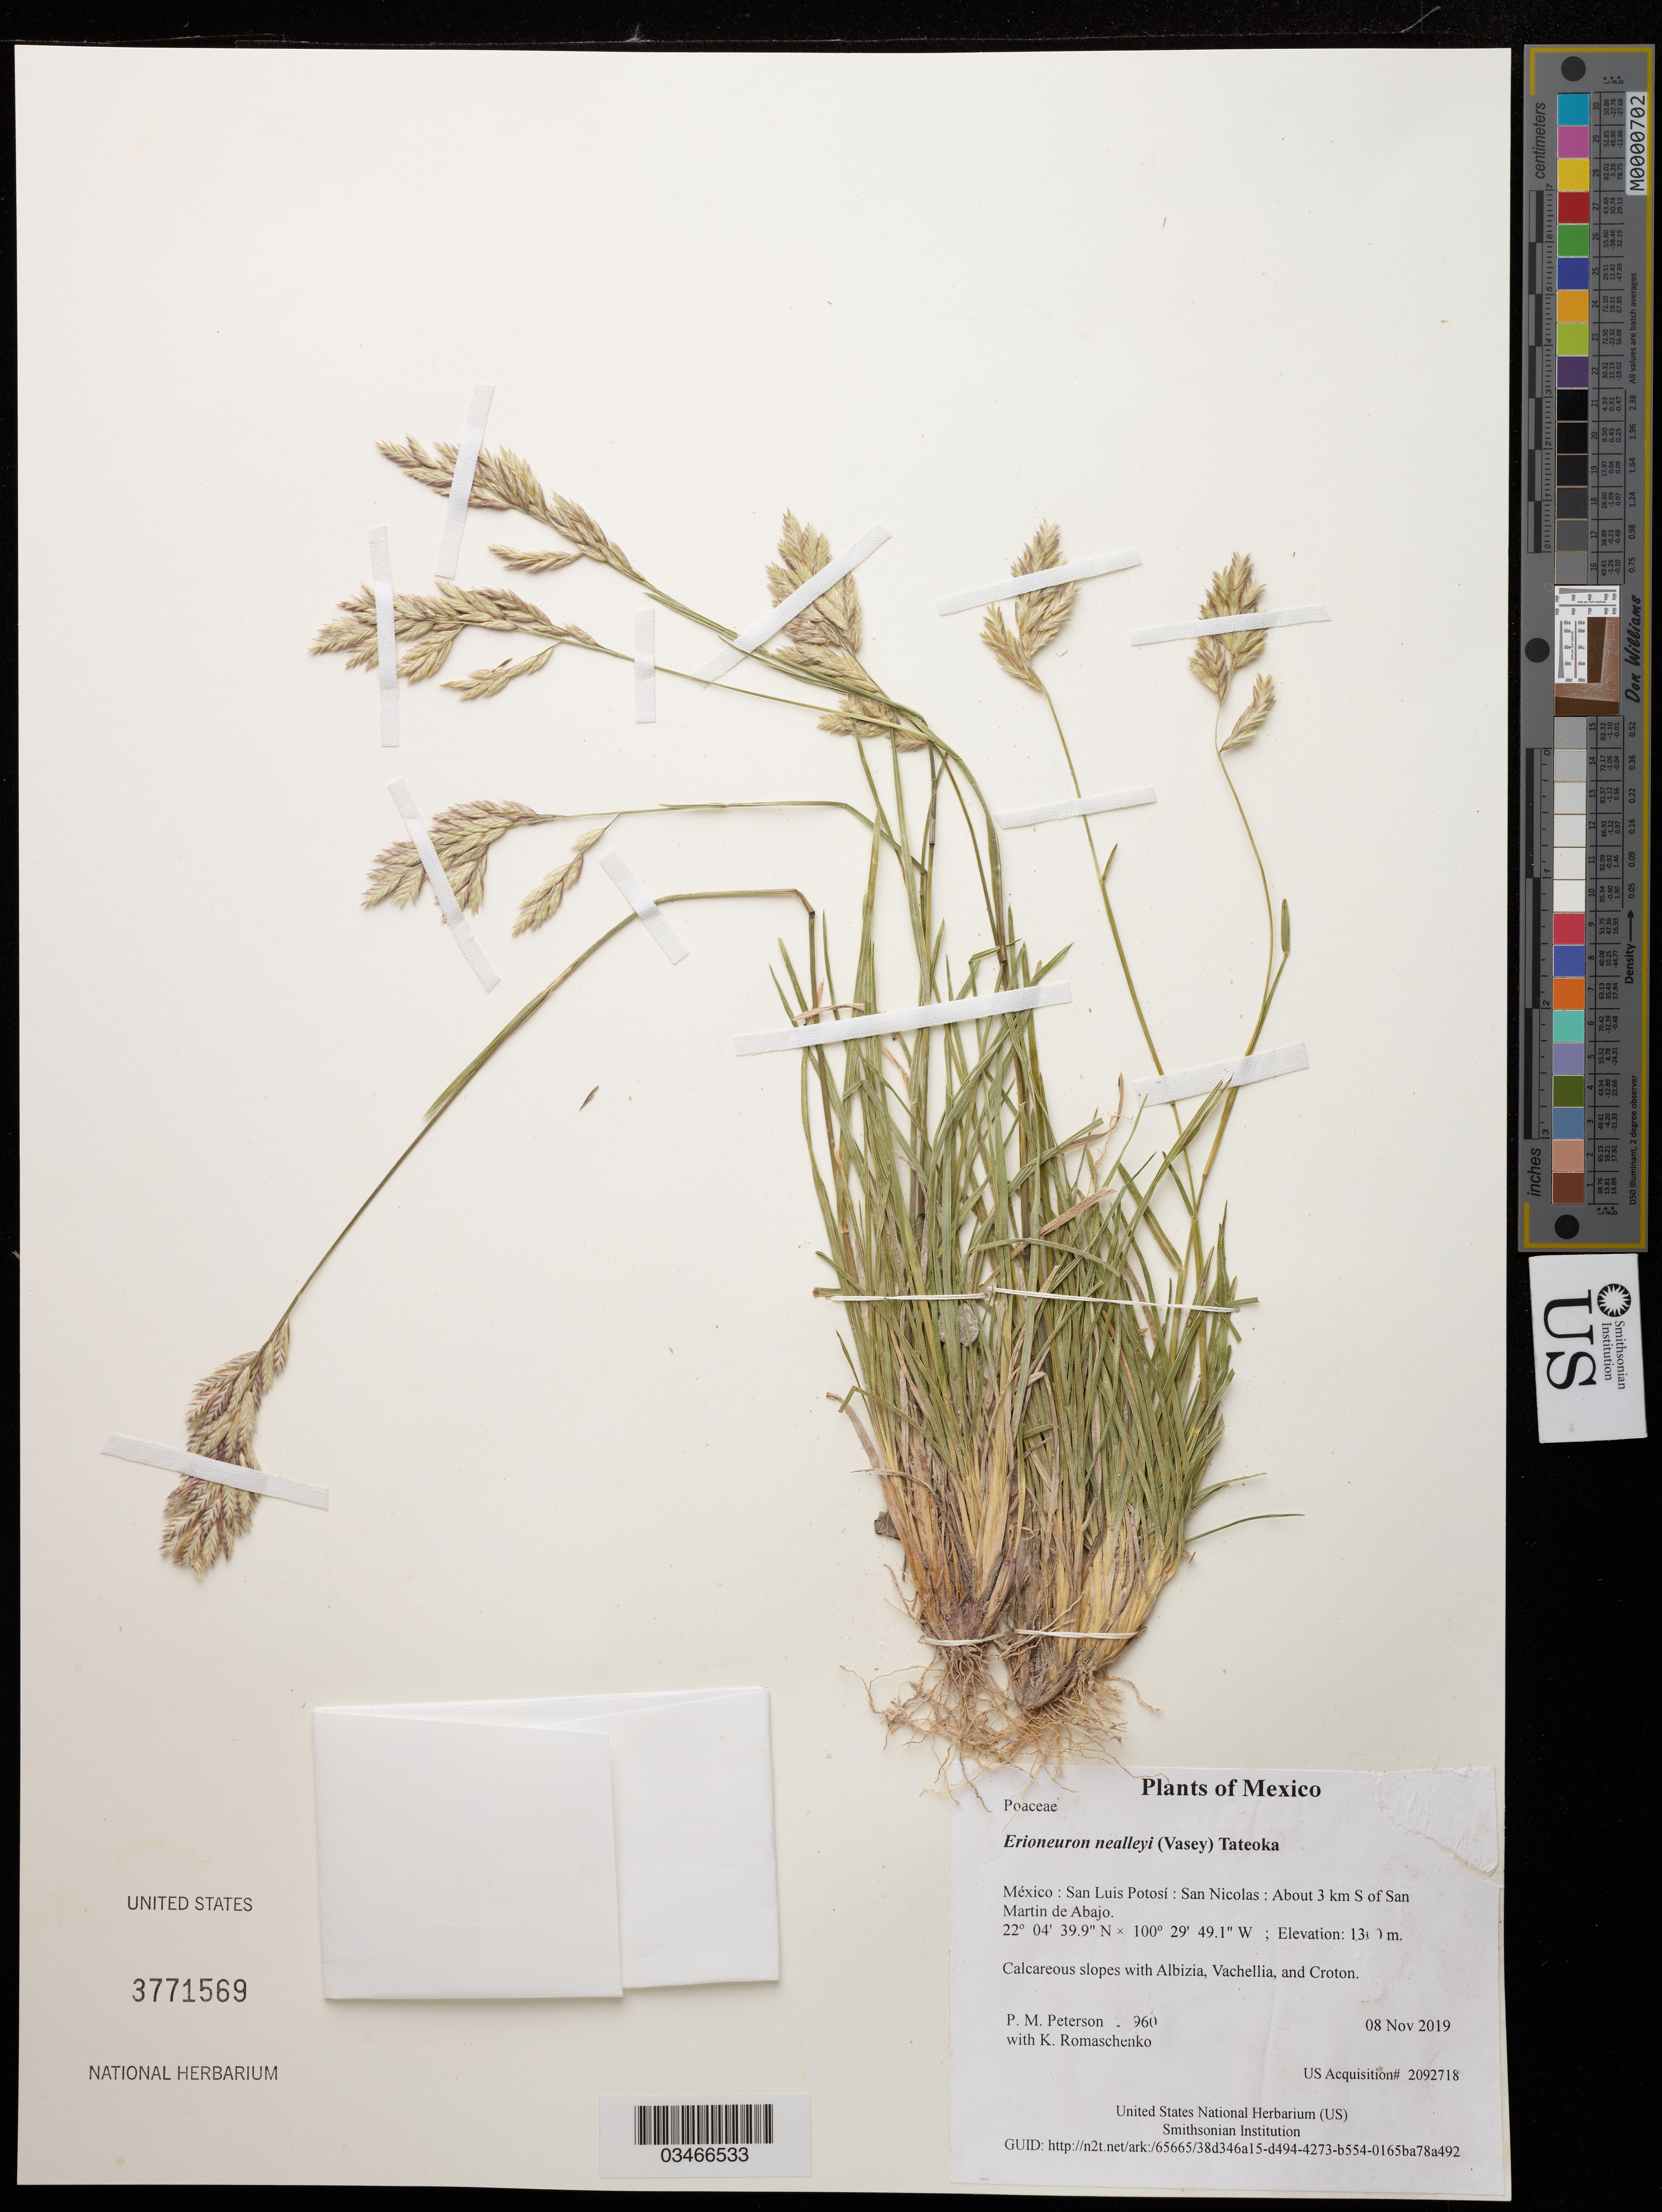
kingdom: Plantae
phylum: Tracheophyta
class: Liliopsida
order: Poales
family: Poaceae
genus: Erioneuron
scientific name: Erioneuron nealleyi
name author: (Vasey) Tateoka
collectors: P. M. Peterson & K. Romaschenko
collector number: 26960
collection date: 2019-11-08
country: México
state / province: San Luis Potosí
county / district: San Nicolas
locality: About 3 km S of San Martin de Abajo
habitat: Calcareous slopes with Albizia, Vachellia, and Croton.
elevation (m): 1300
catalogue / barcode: US 3771569